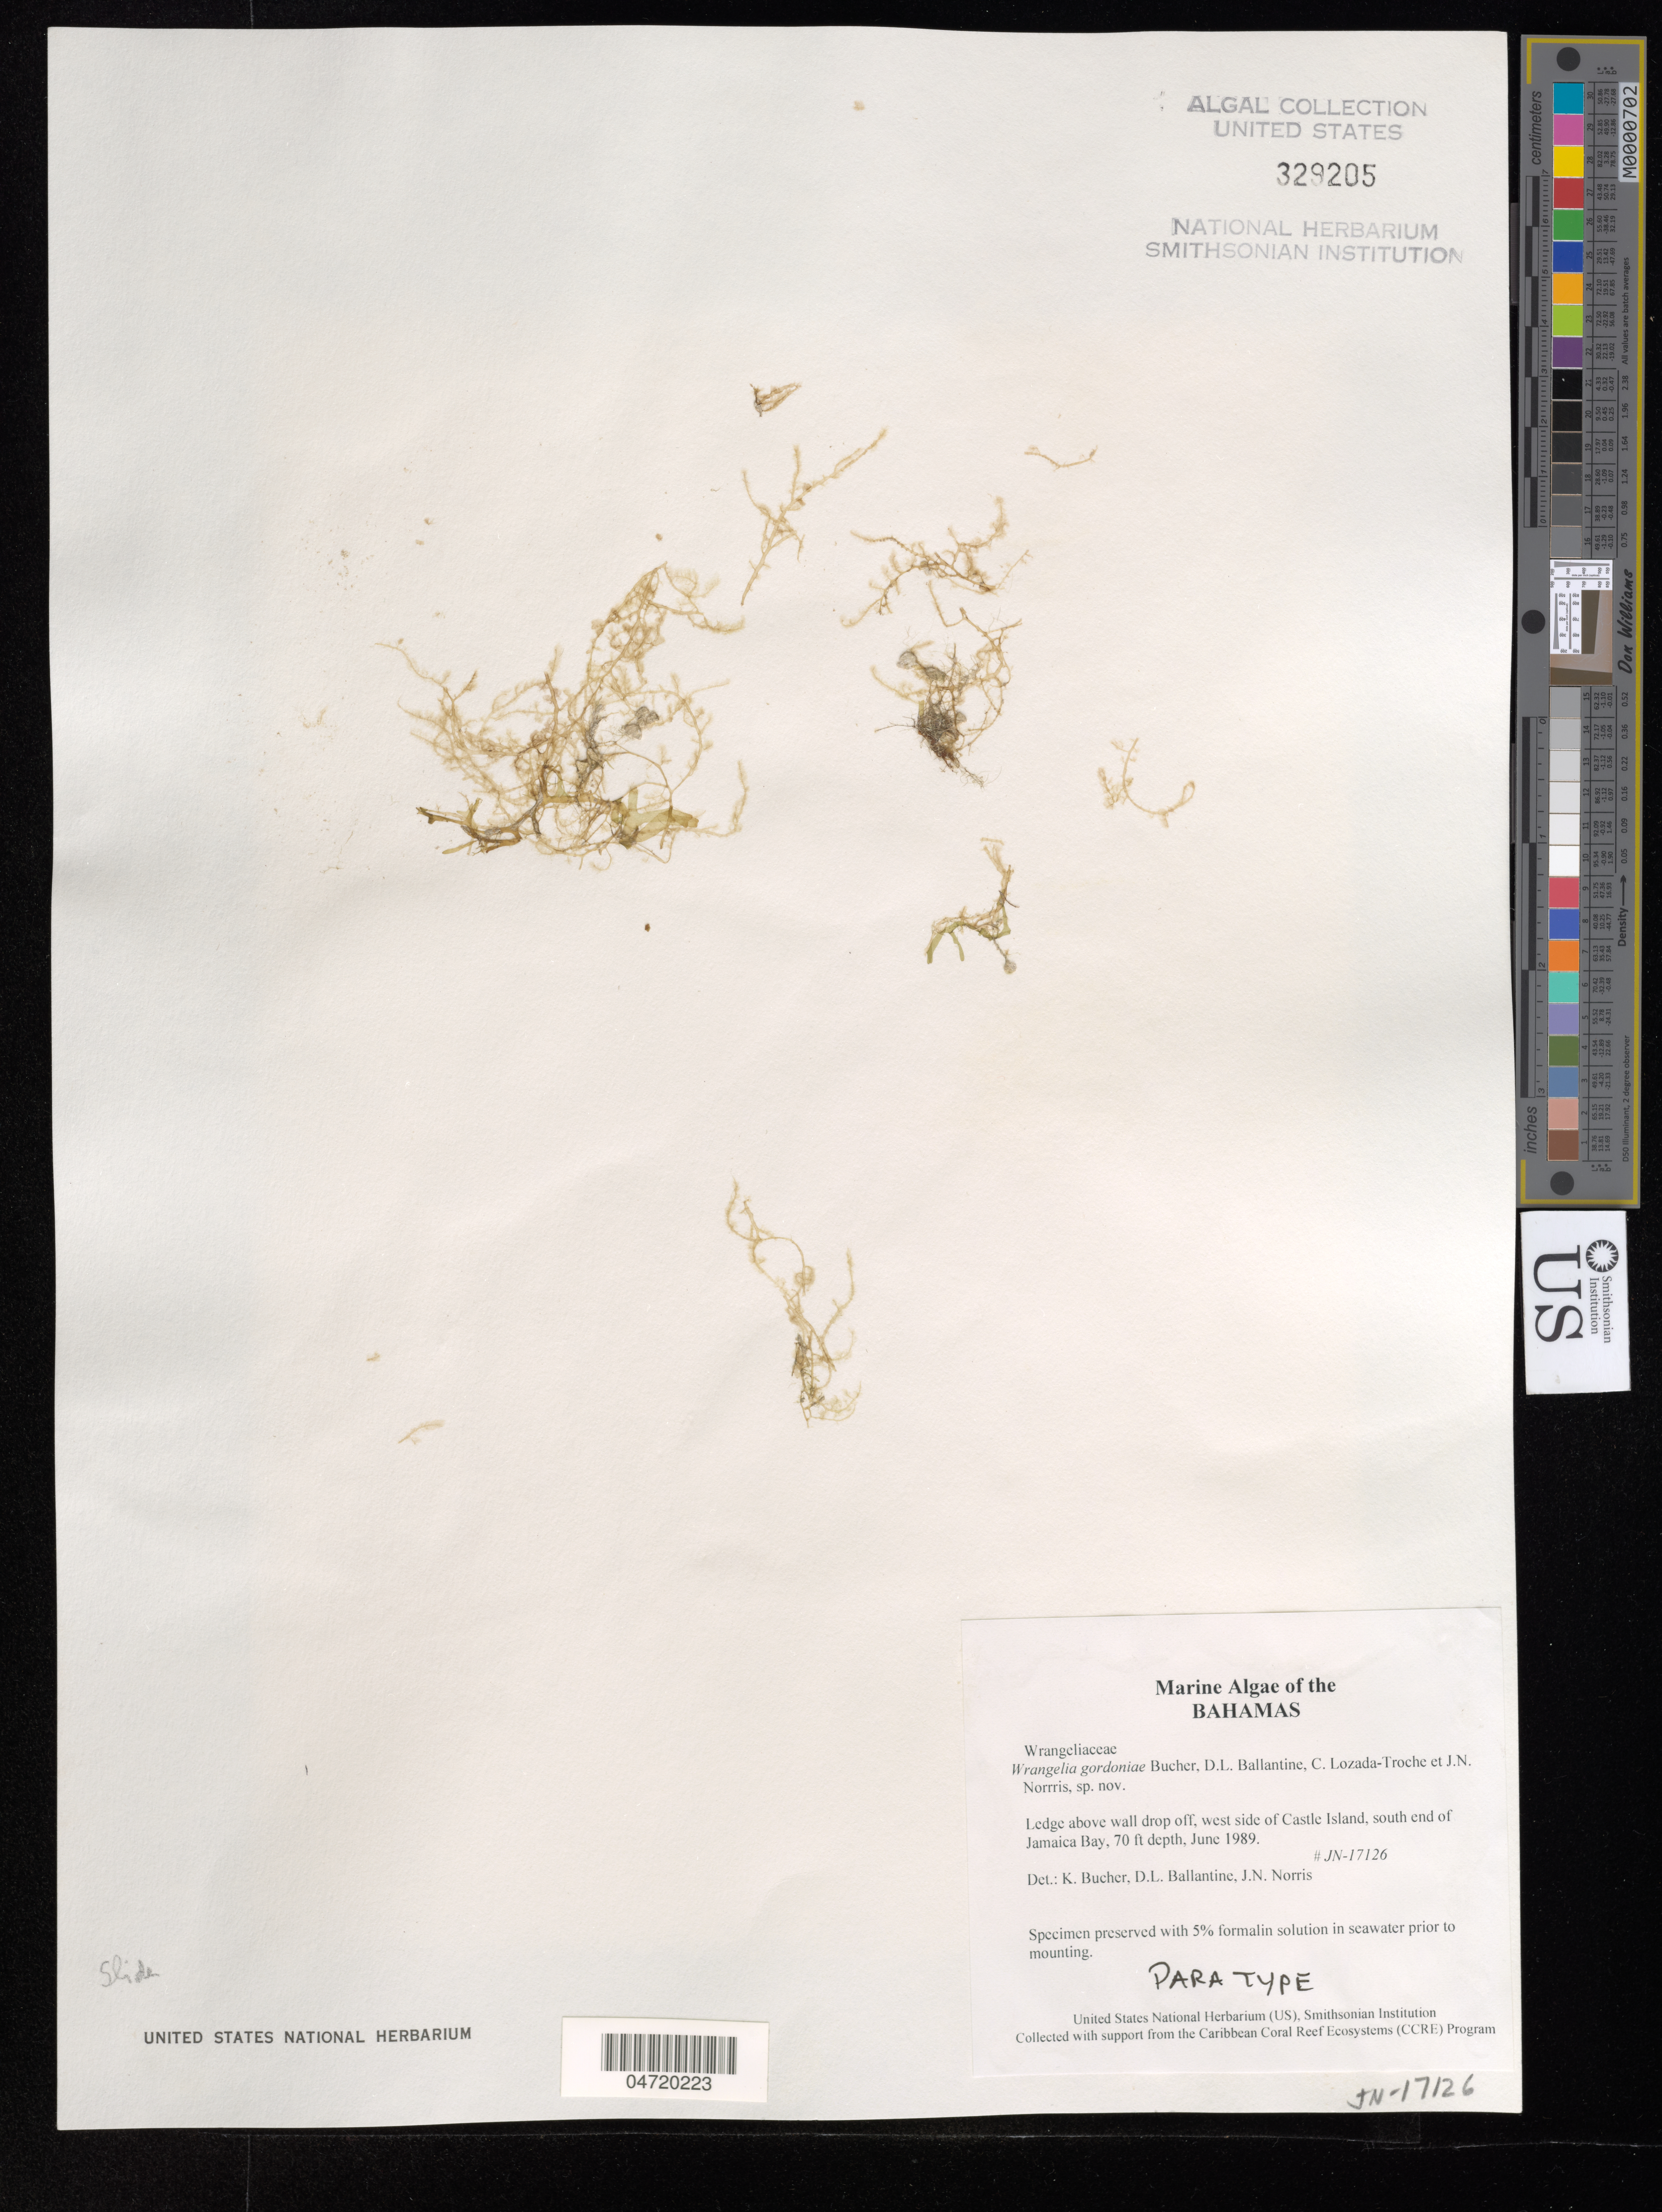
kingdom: Plantae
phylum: Rhodophyta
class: Florideophyceae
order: Ceramiales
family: Wrangeliaceae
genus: Wrangelia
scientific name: Wrangelia gordoniae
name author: K.E. Bucher et al.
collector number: JN-17126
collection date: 1989-06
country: Bahamas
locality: Ledge above wall drop off, west side of Castle Island, south end of Jamaica Bay.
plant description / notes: See microscope slide 10537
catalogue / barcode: US 329205